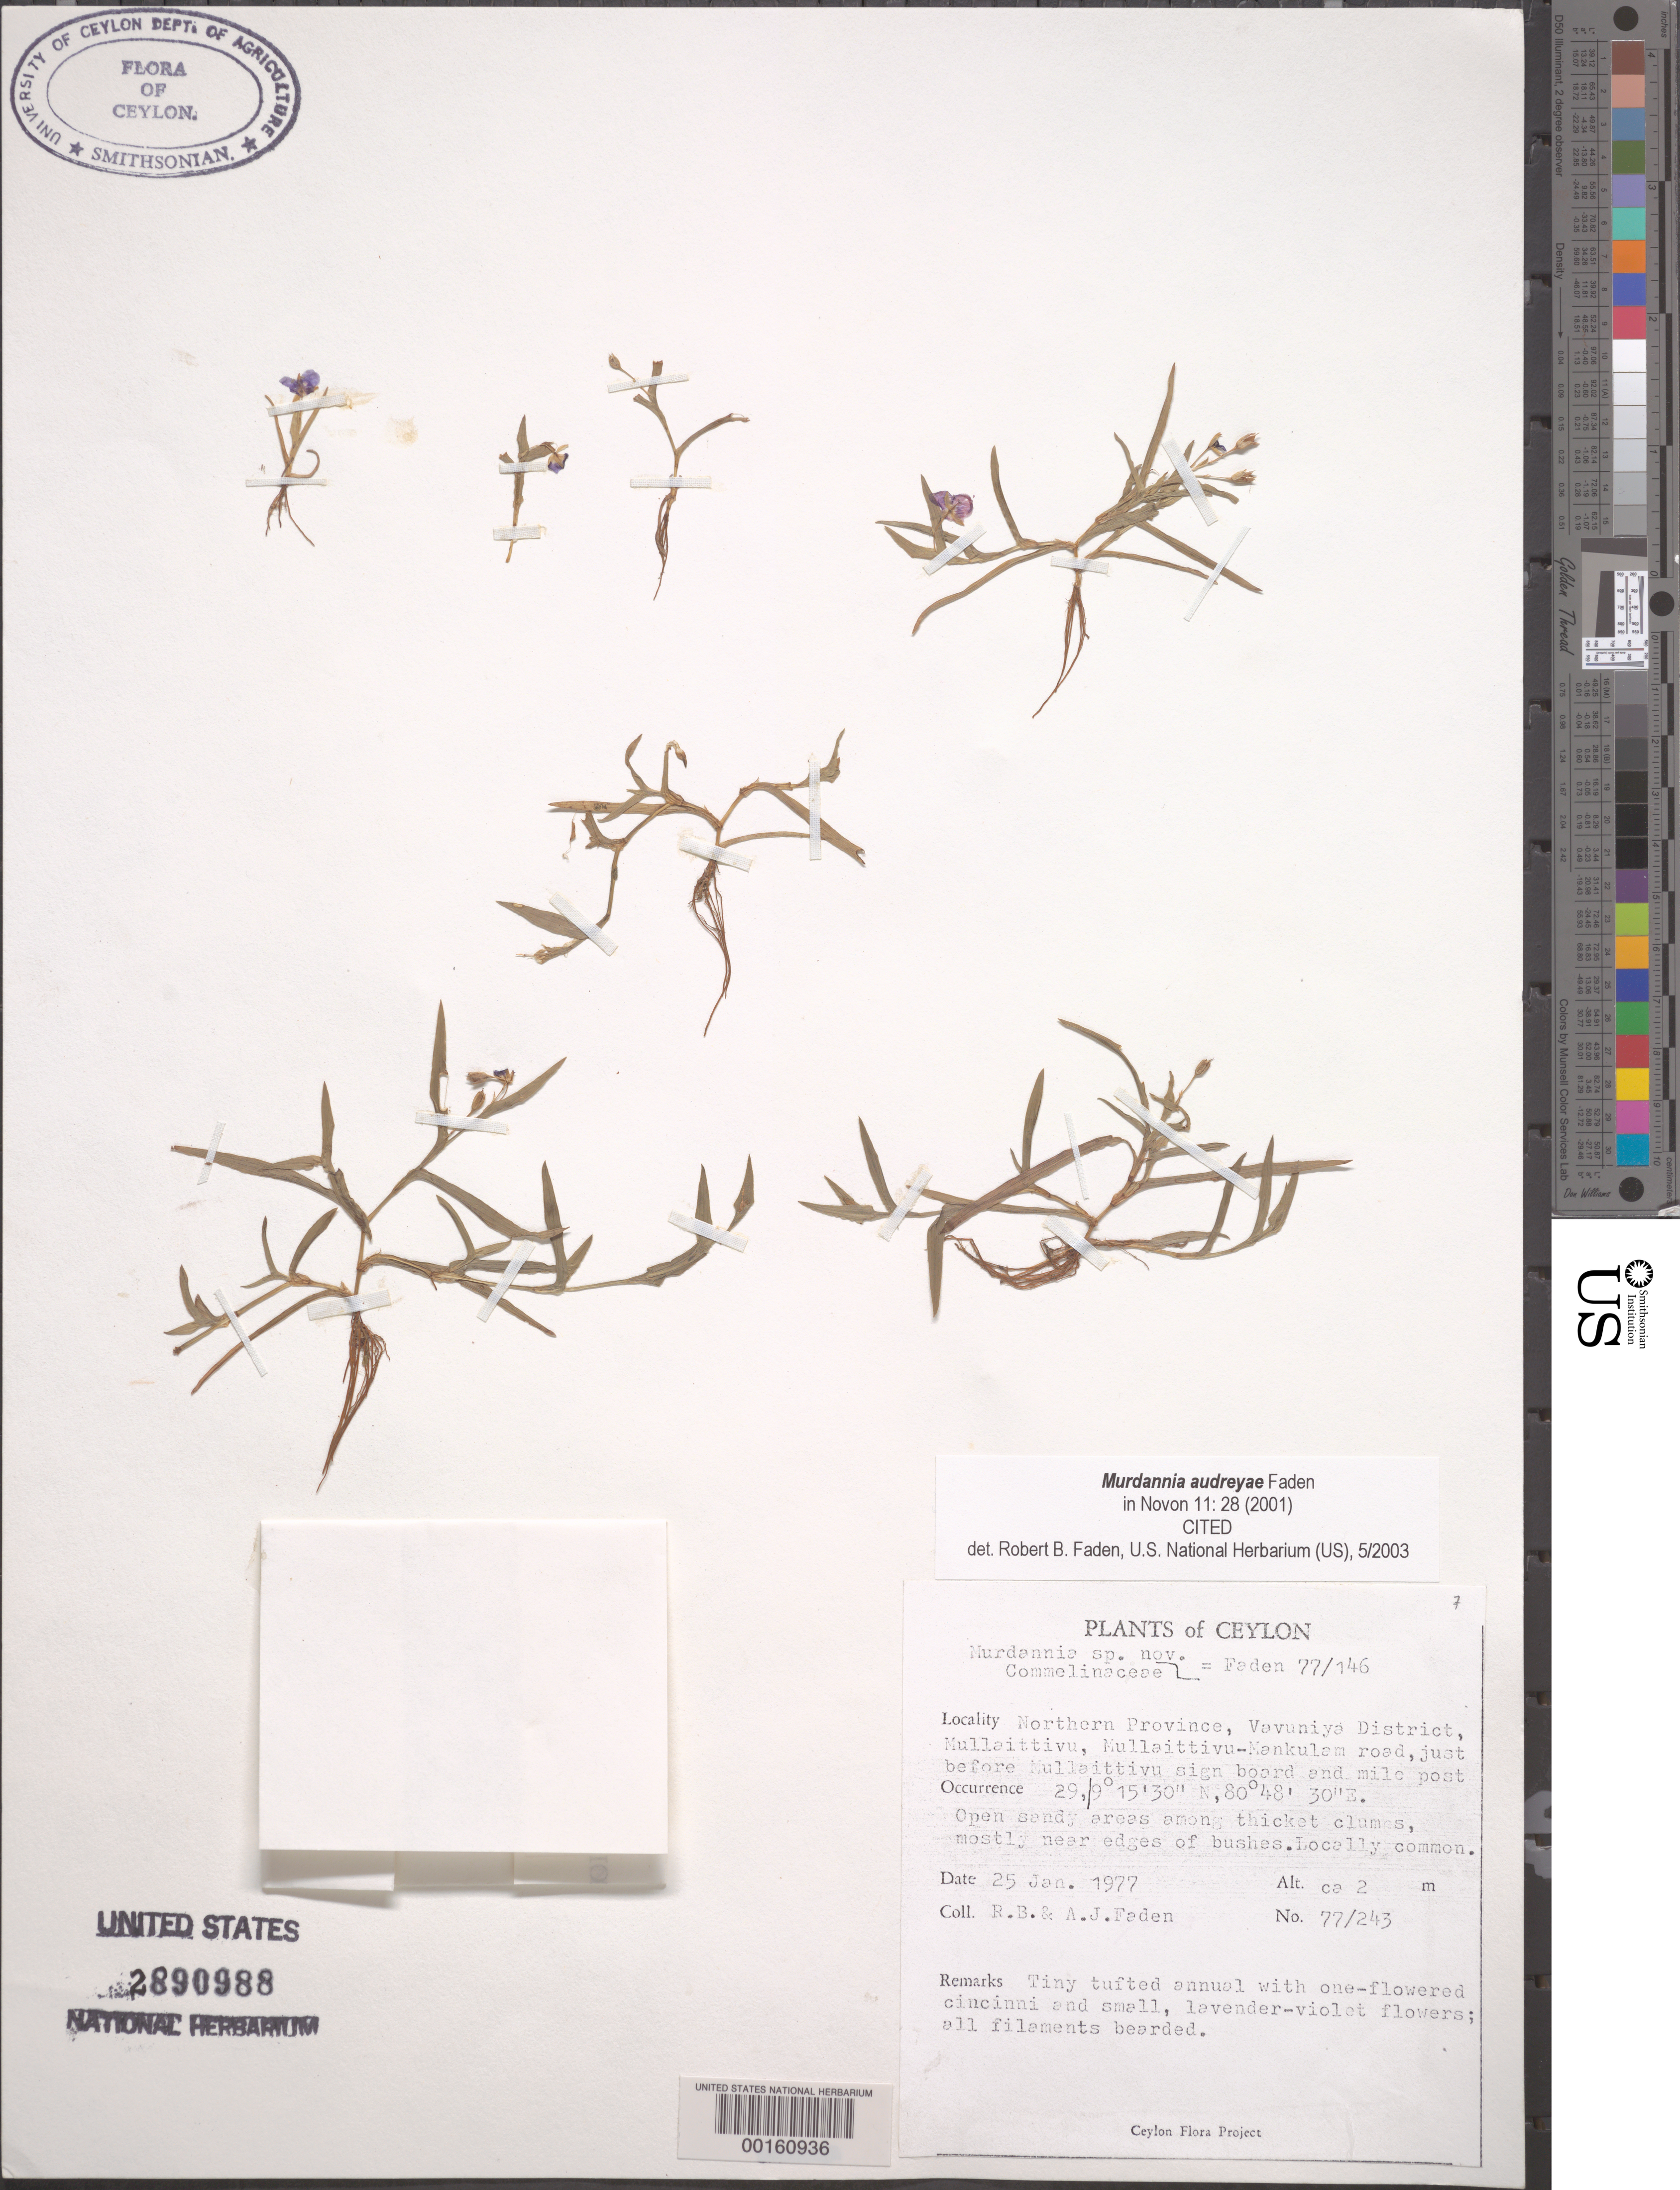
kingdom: Plantae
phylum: Tracheophyta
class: Liliopsida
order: Commelinales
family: Commelinaceae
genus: Murdannia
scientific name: Murdannia sp.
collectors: R. B. Faden & A. J. Faden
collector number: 77/243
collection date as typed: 25 Jan 1977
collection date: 1977-01-25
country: Sri Lanka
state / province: Northern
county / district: Vavuniya Dist.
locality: Mullaittivu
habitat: Open, sandy areas among thickets; bush edge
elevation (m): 2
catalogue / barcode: US 2890988